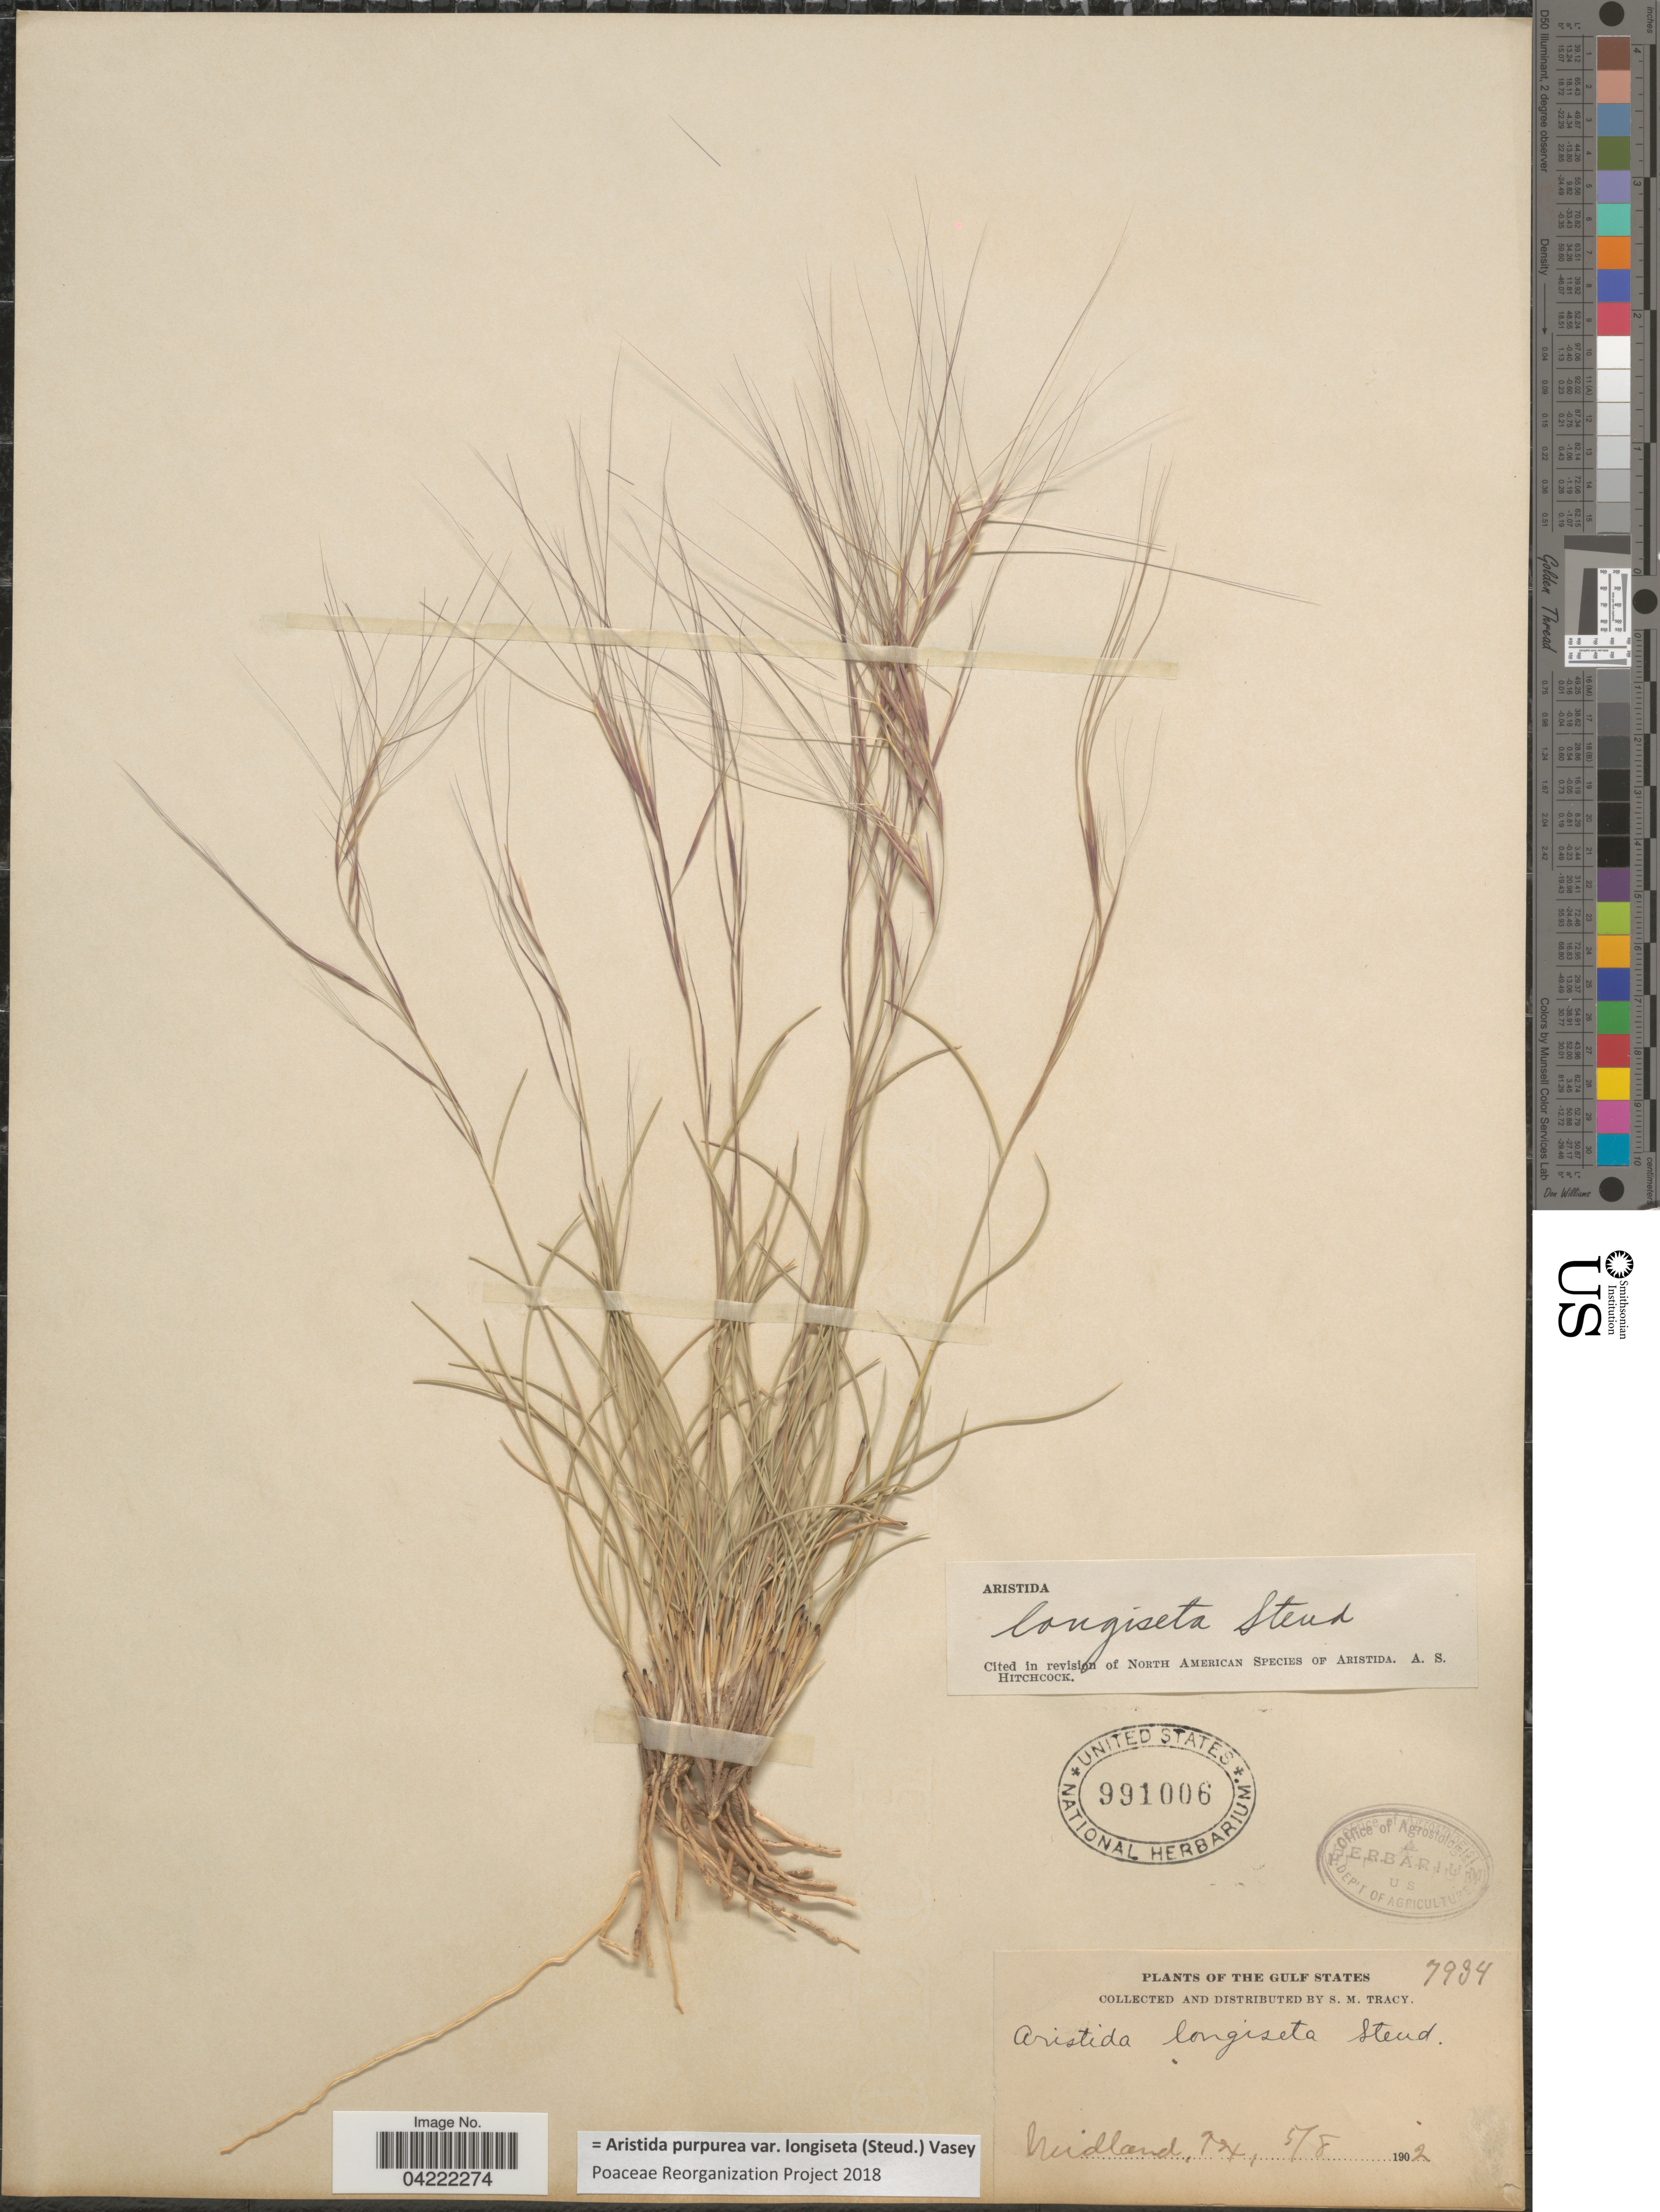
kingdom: Plantae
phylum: Tracheophyta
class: Liliopsida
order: Poales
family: Poaceae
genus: Aristida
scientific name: Aristida purpurea var. longiseta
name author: (Steud.) Vasey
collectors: S. M. Tracy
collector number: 7934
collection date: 1902-05-08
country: United States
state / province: Texas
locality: The Gulf States. Midland.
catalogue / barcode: US 991006